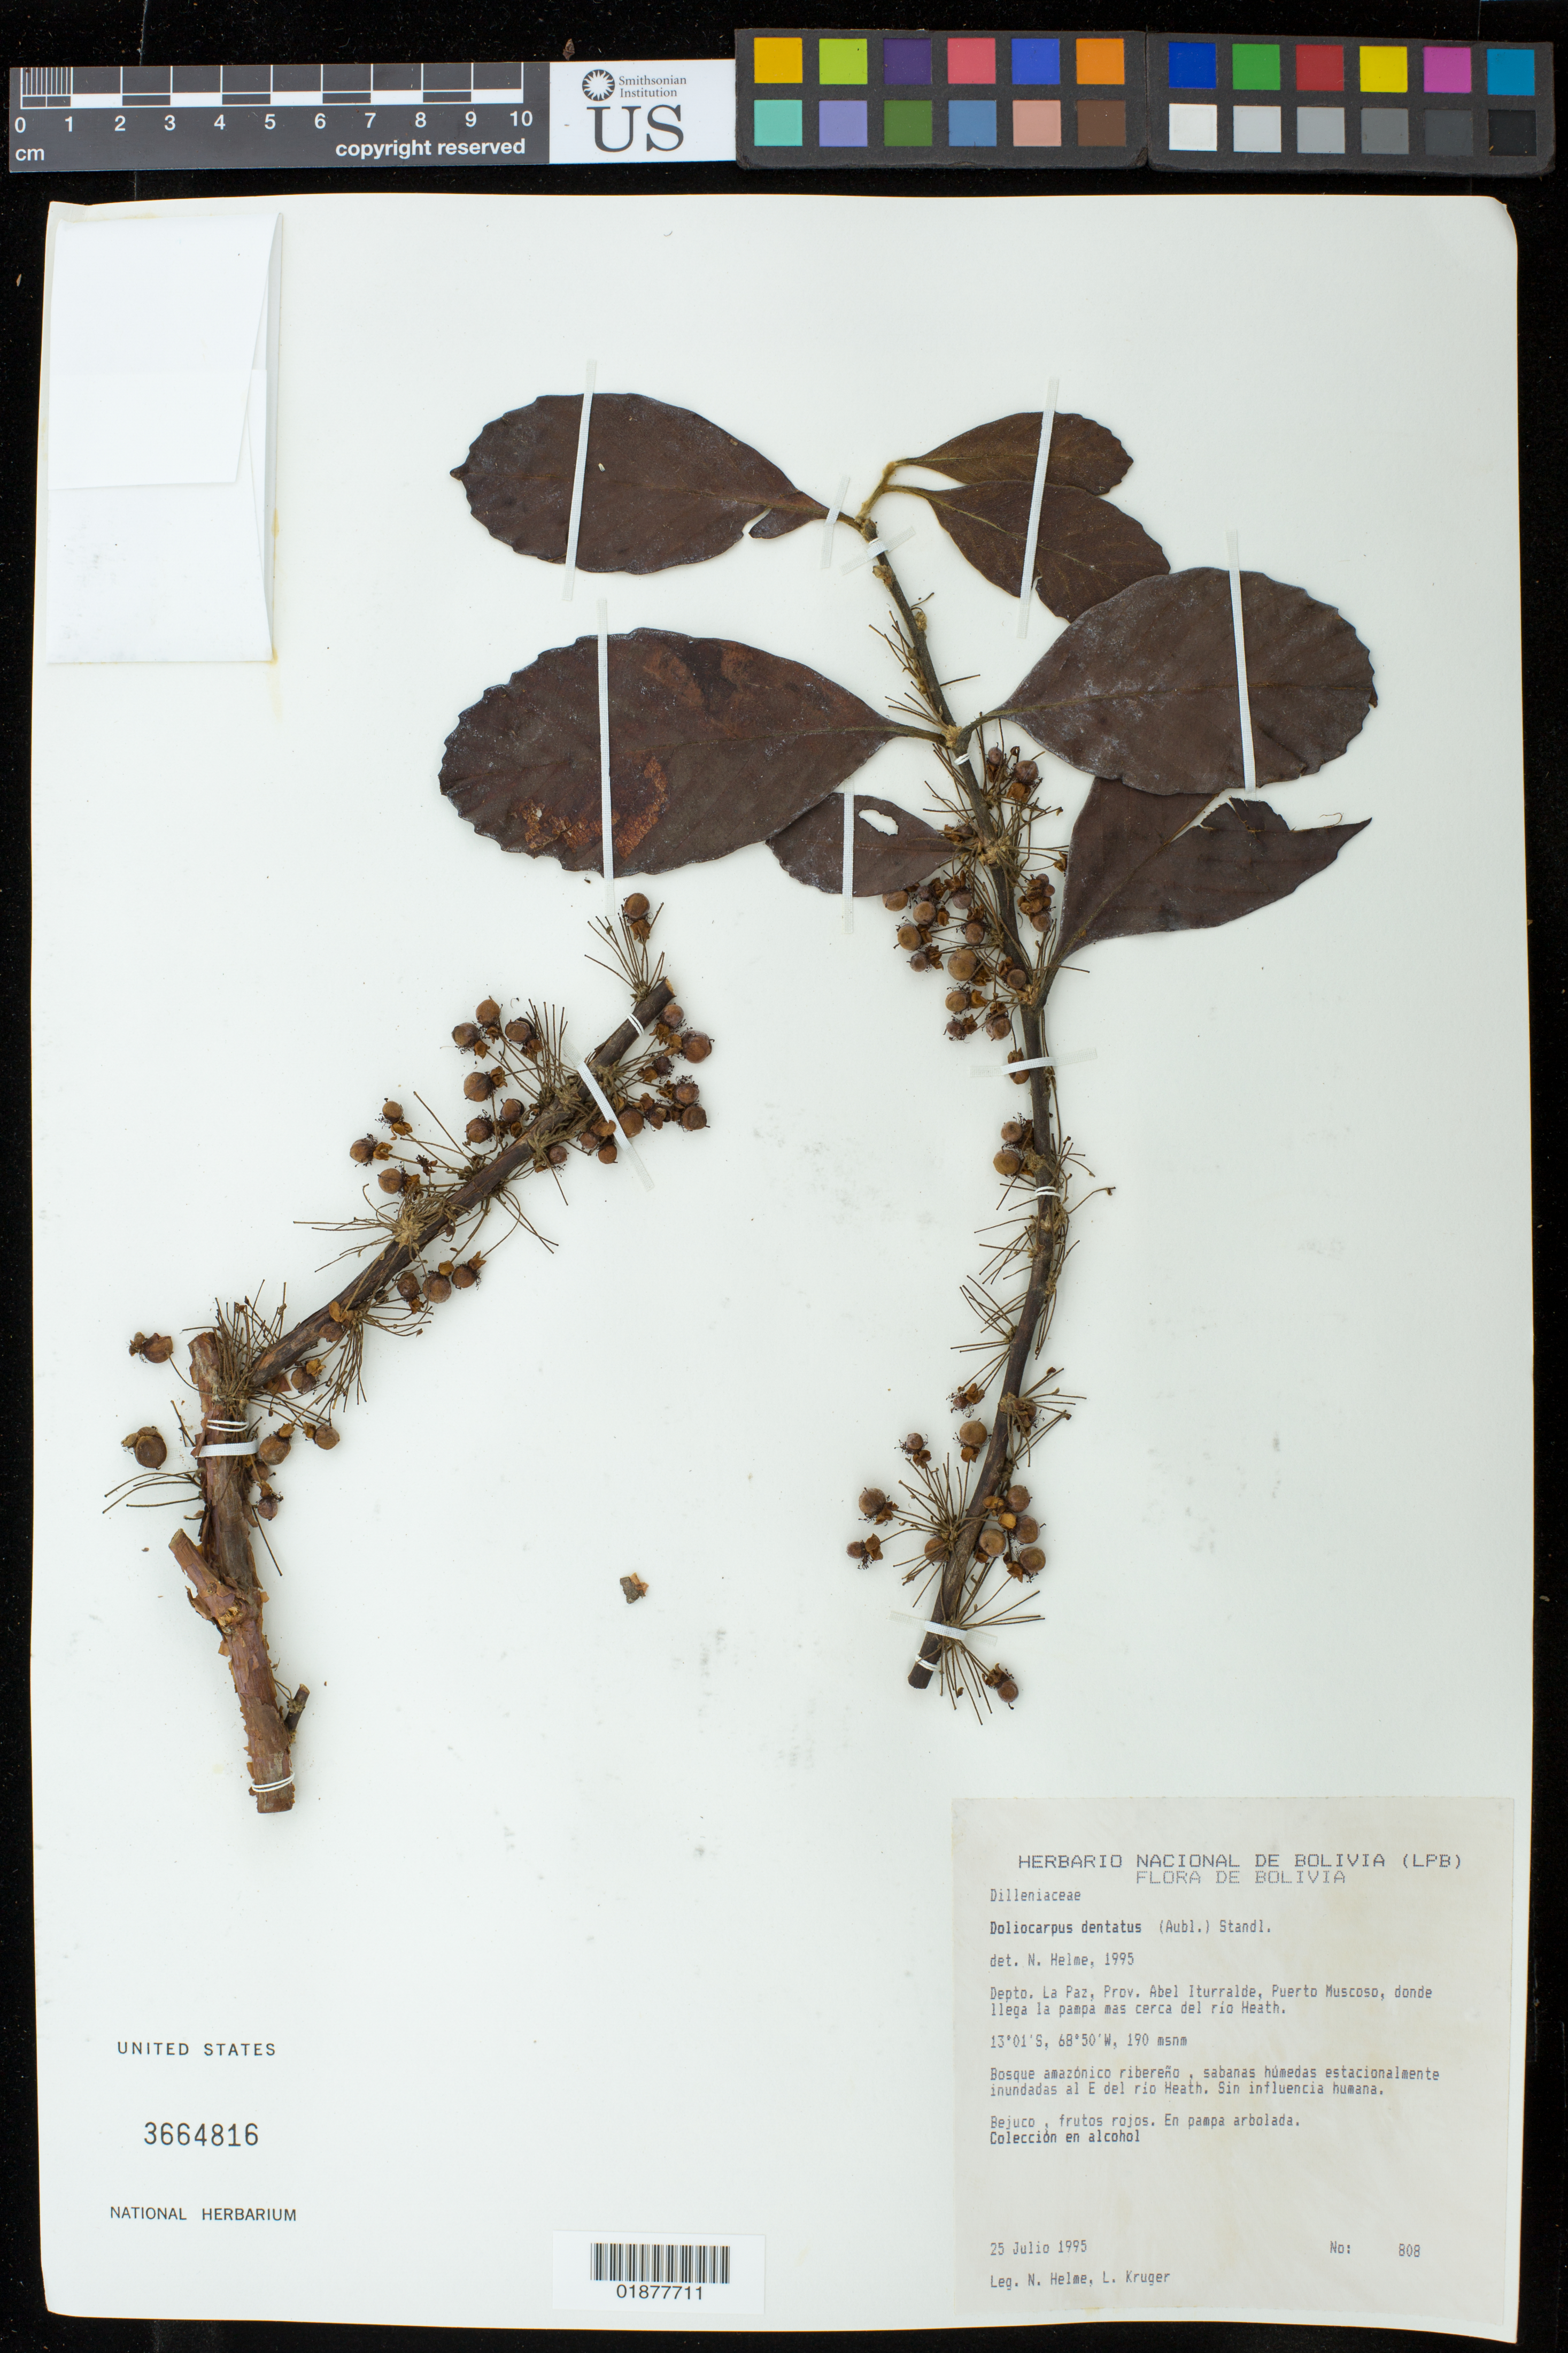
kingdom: Plantae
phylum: Tracheophyta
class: Magnoliopsida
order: Dilleniales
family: Dilleniaceae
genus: Doliocarpus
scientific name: Doliocarpus dentatus subsp. esmeraldae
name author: (Steyerm.) Kubitzki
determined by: Victor Longhi Monzoli, João, (BRAZIL)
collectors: N. Helme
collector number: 808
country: Bolivia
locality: Depto, La Paz, Prov. Abel Iturralde, Puerto Muscoso, donde llega la pampa mas cerca del rio Heath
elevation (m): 190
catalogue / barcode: US 3664816